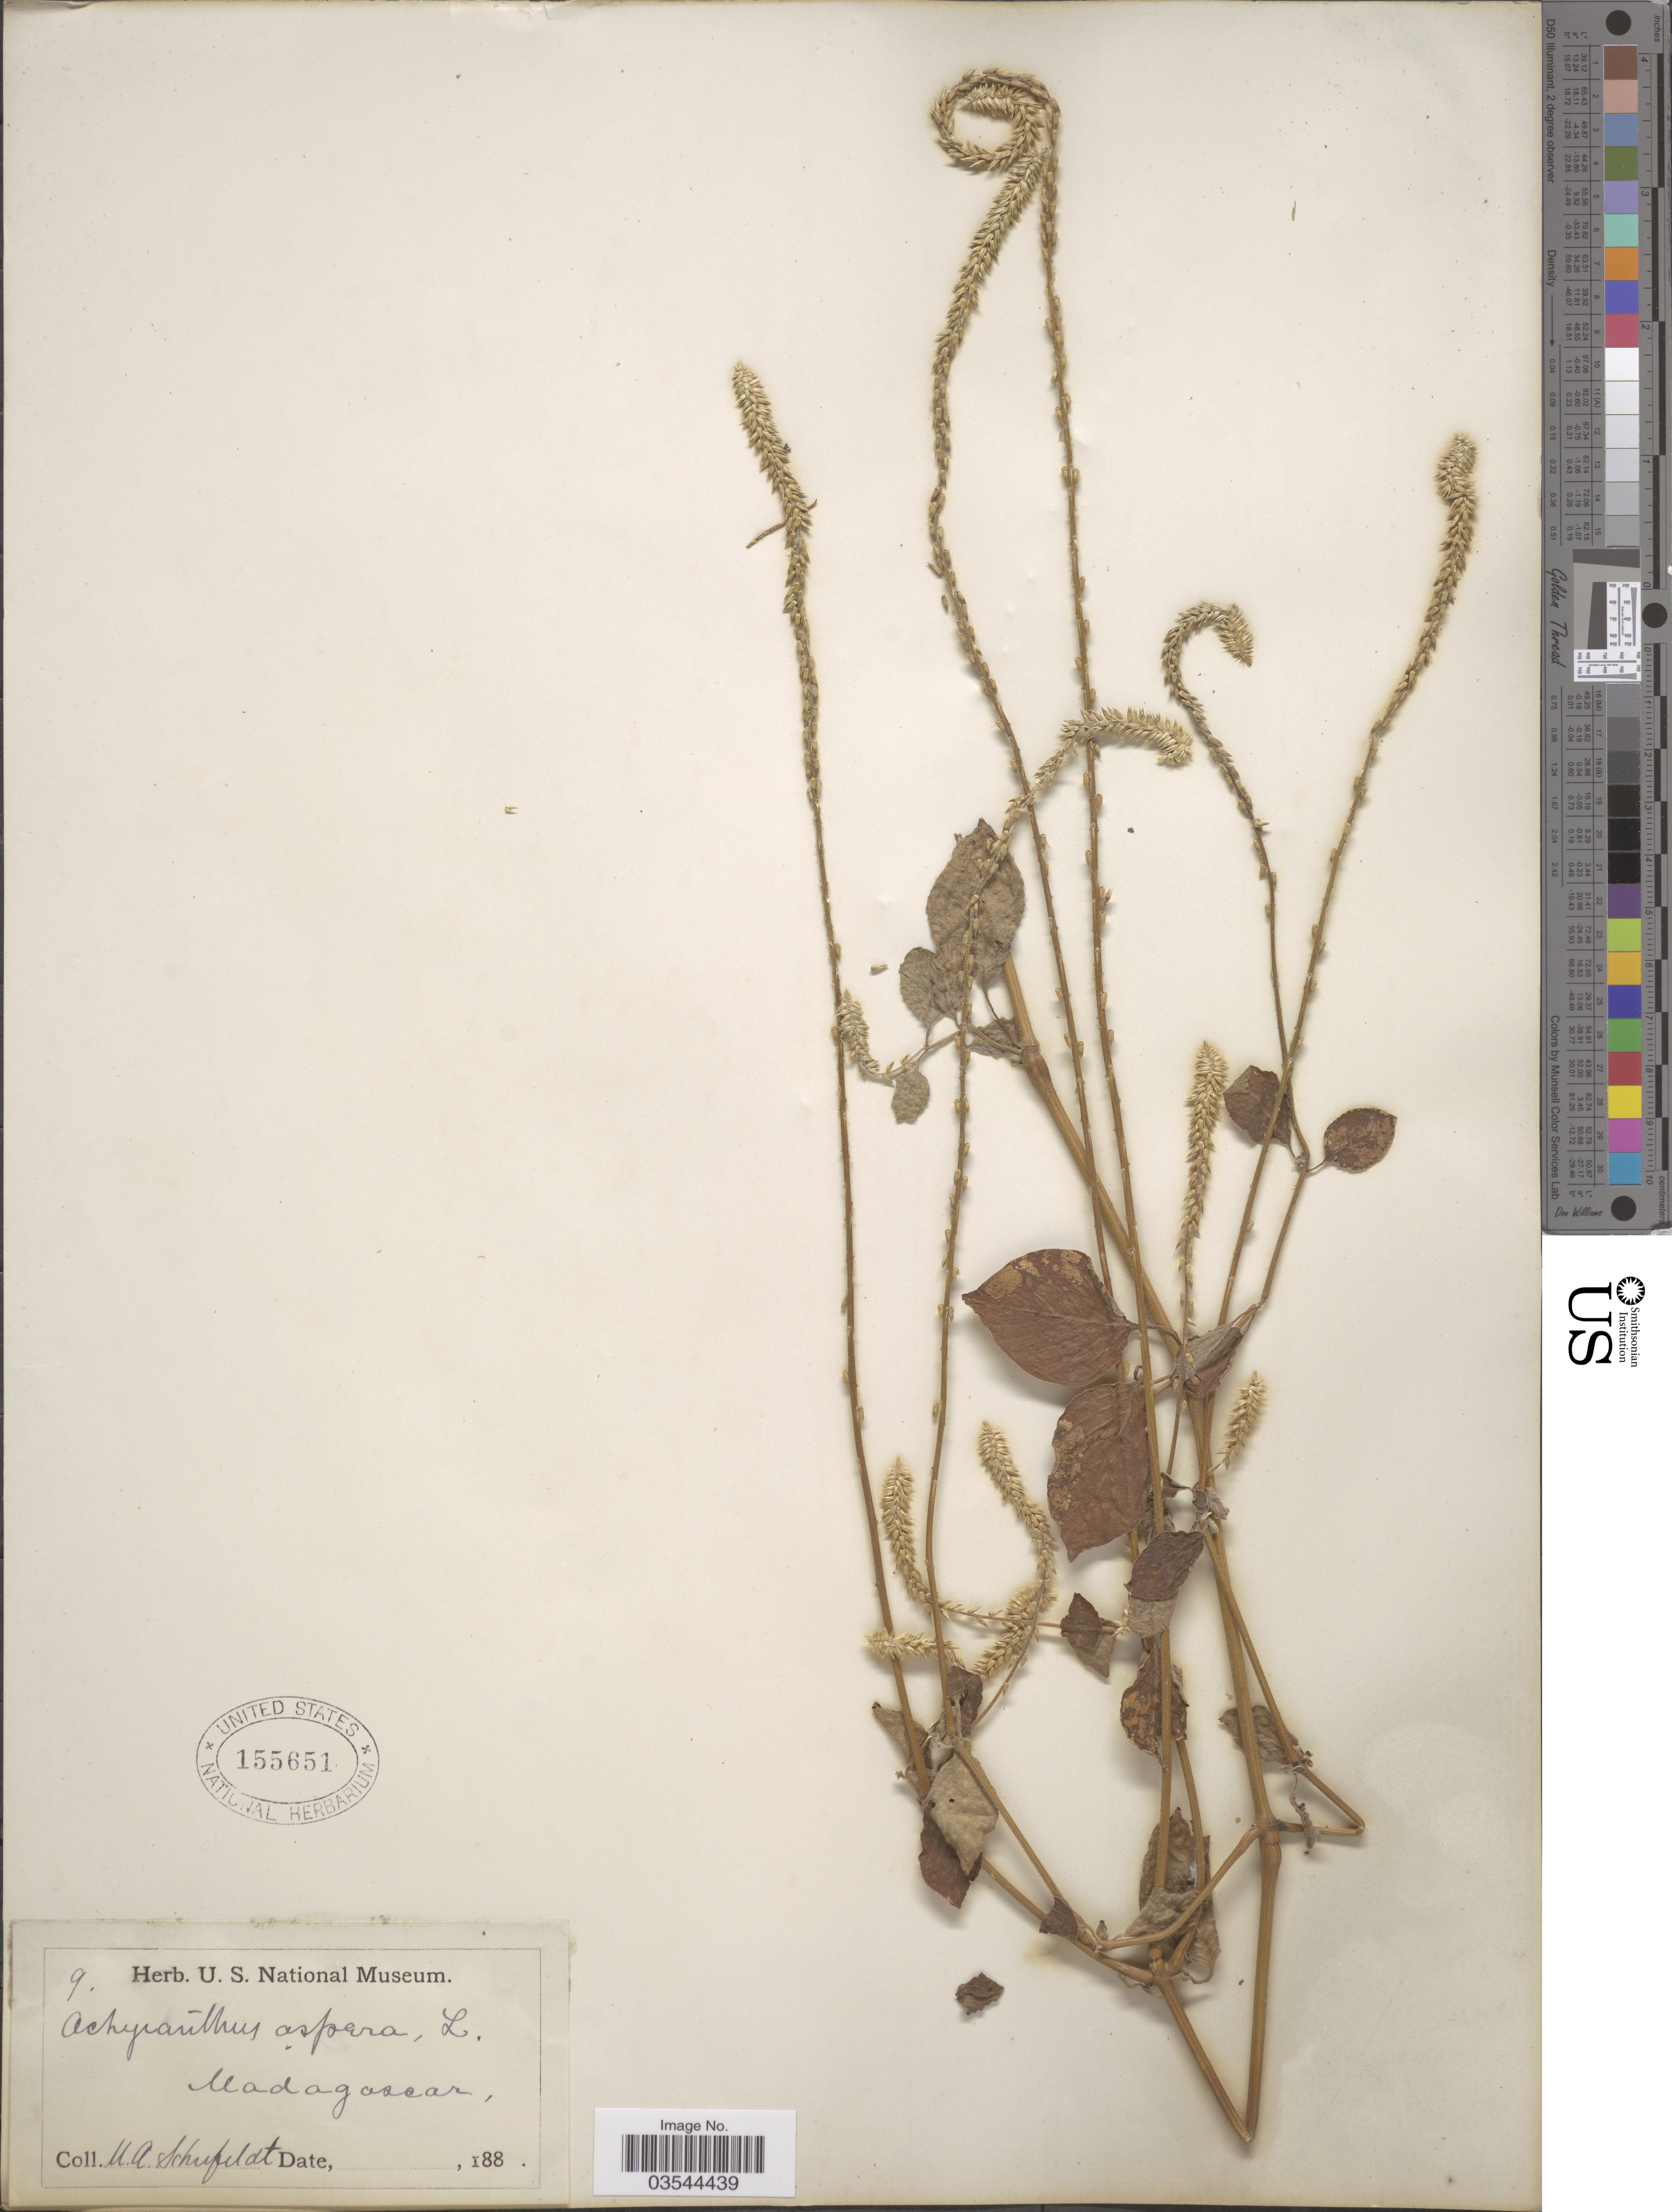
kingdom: Plantae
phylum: Tracheophyta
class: Magnoliopsida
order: Caryophyllales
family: Amaranthaceae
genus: Achyranthes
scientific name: Achyranthes aspera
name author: L.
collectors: U. Schufeldt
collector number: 9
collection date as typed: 188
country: Madagascar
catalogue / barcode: US 155651